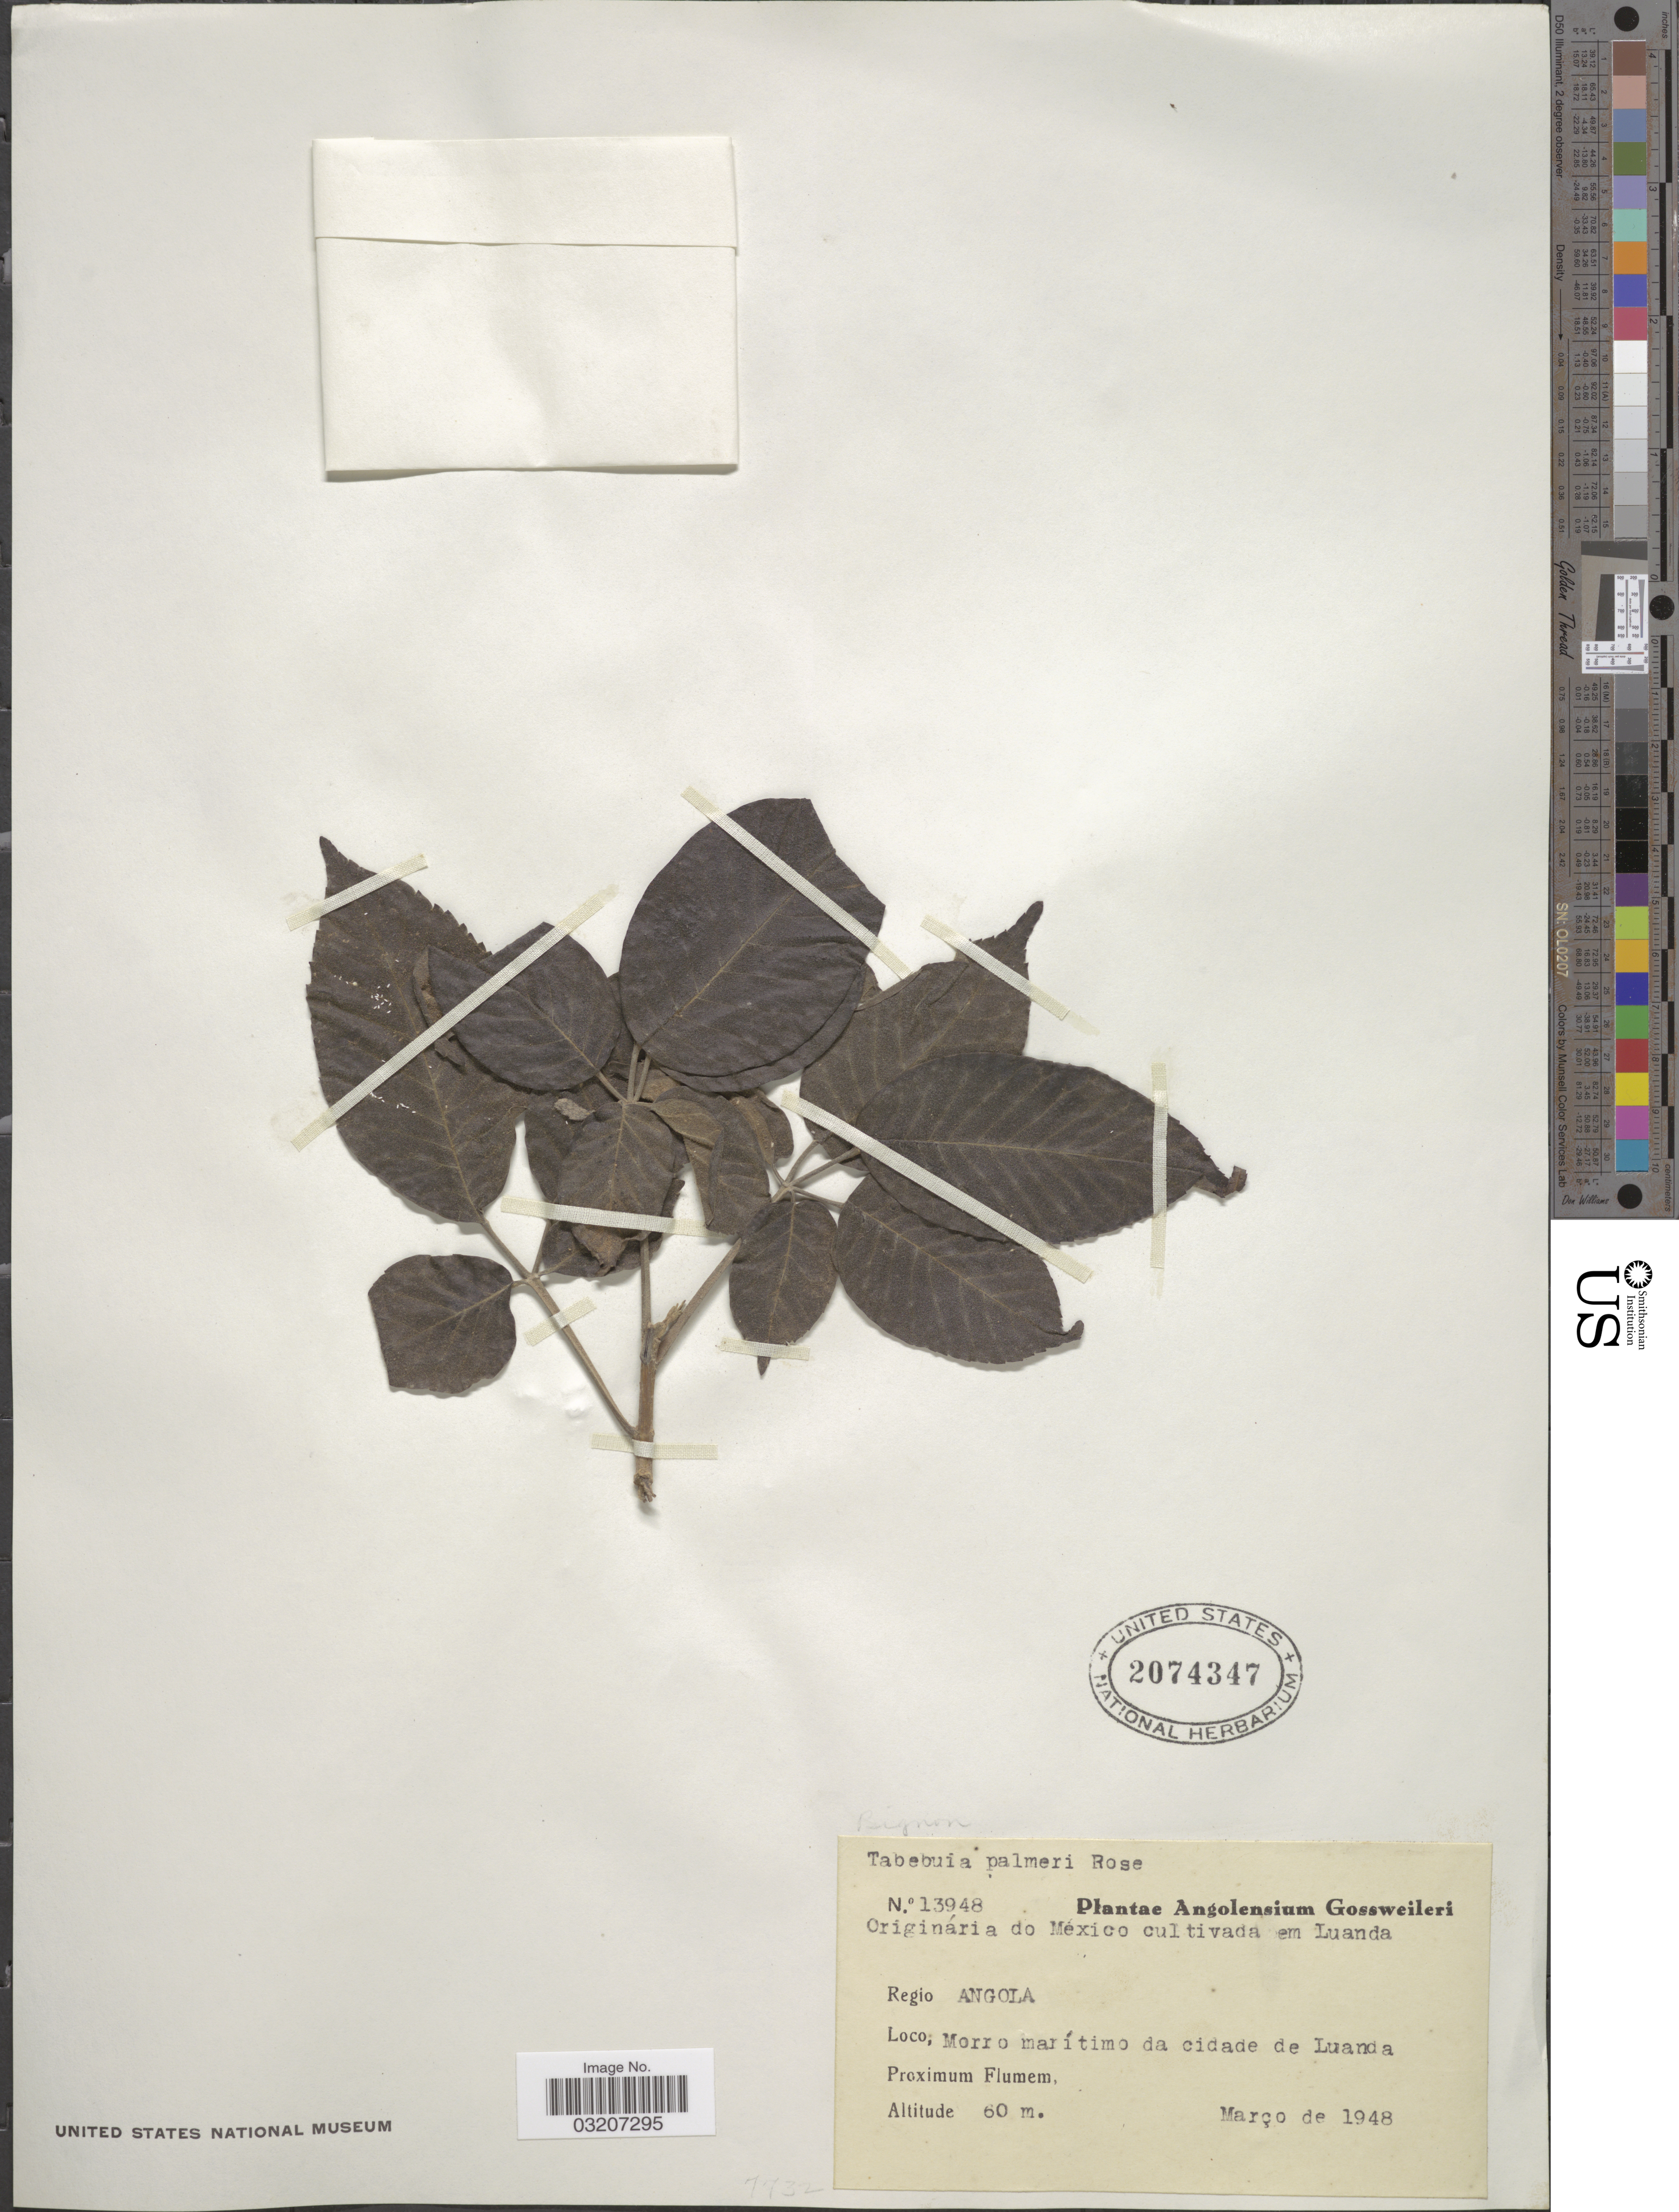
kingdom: Plantae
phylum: Tracheophyta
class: Magnoliopsida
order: Lamiales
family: Bignoniaceae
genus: Tabebuia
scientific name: Tabebuia palmeri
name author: Rose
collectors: -. Gossweiler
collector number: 13948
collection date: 1948-03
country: Angola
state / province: Luanda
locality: Regio Angola, Morro marítmo da cidade de Luanda.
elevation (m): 60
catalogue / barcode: US 2074347